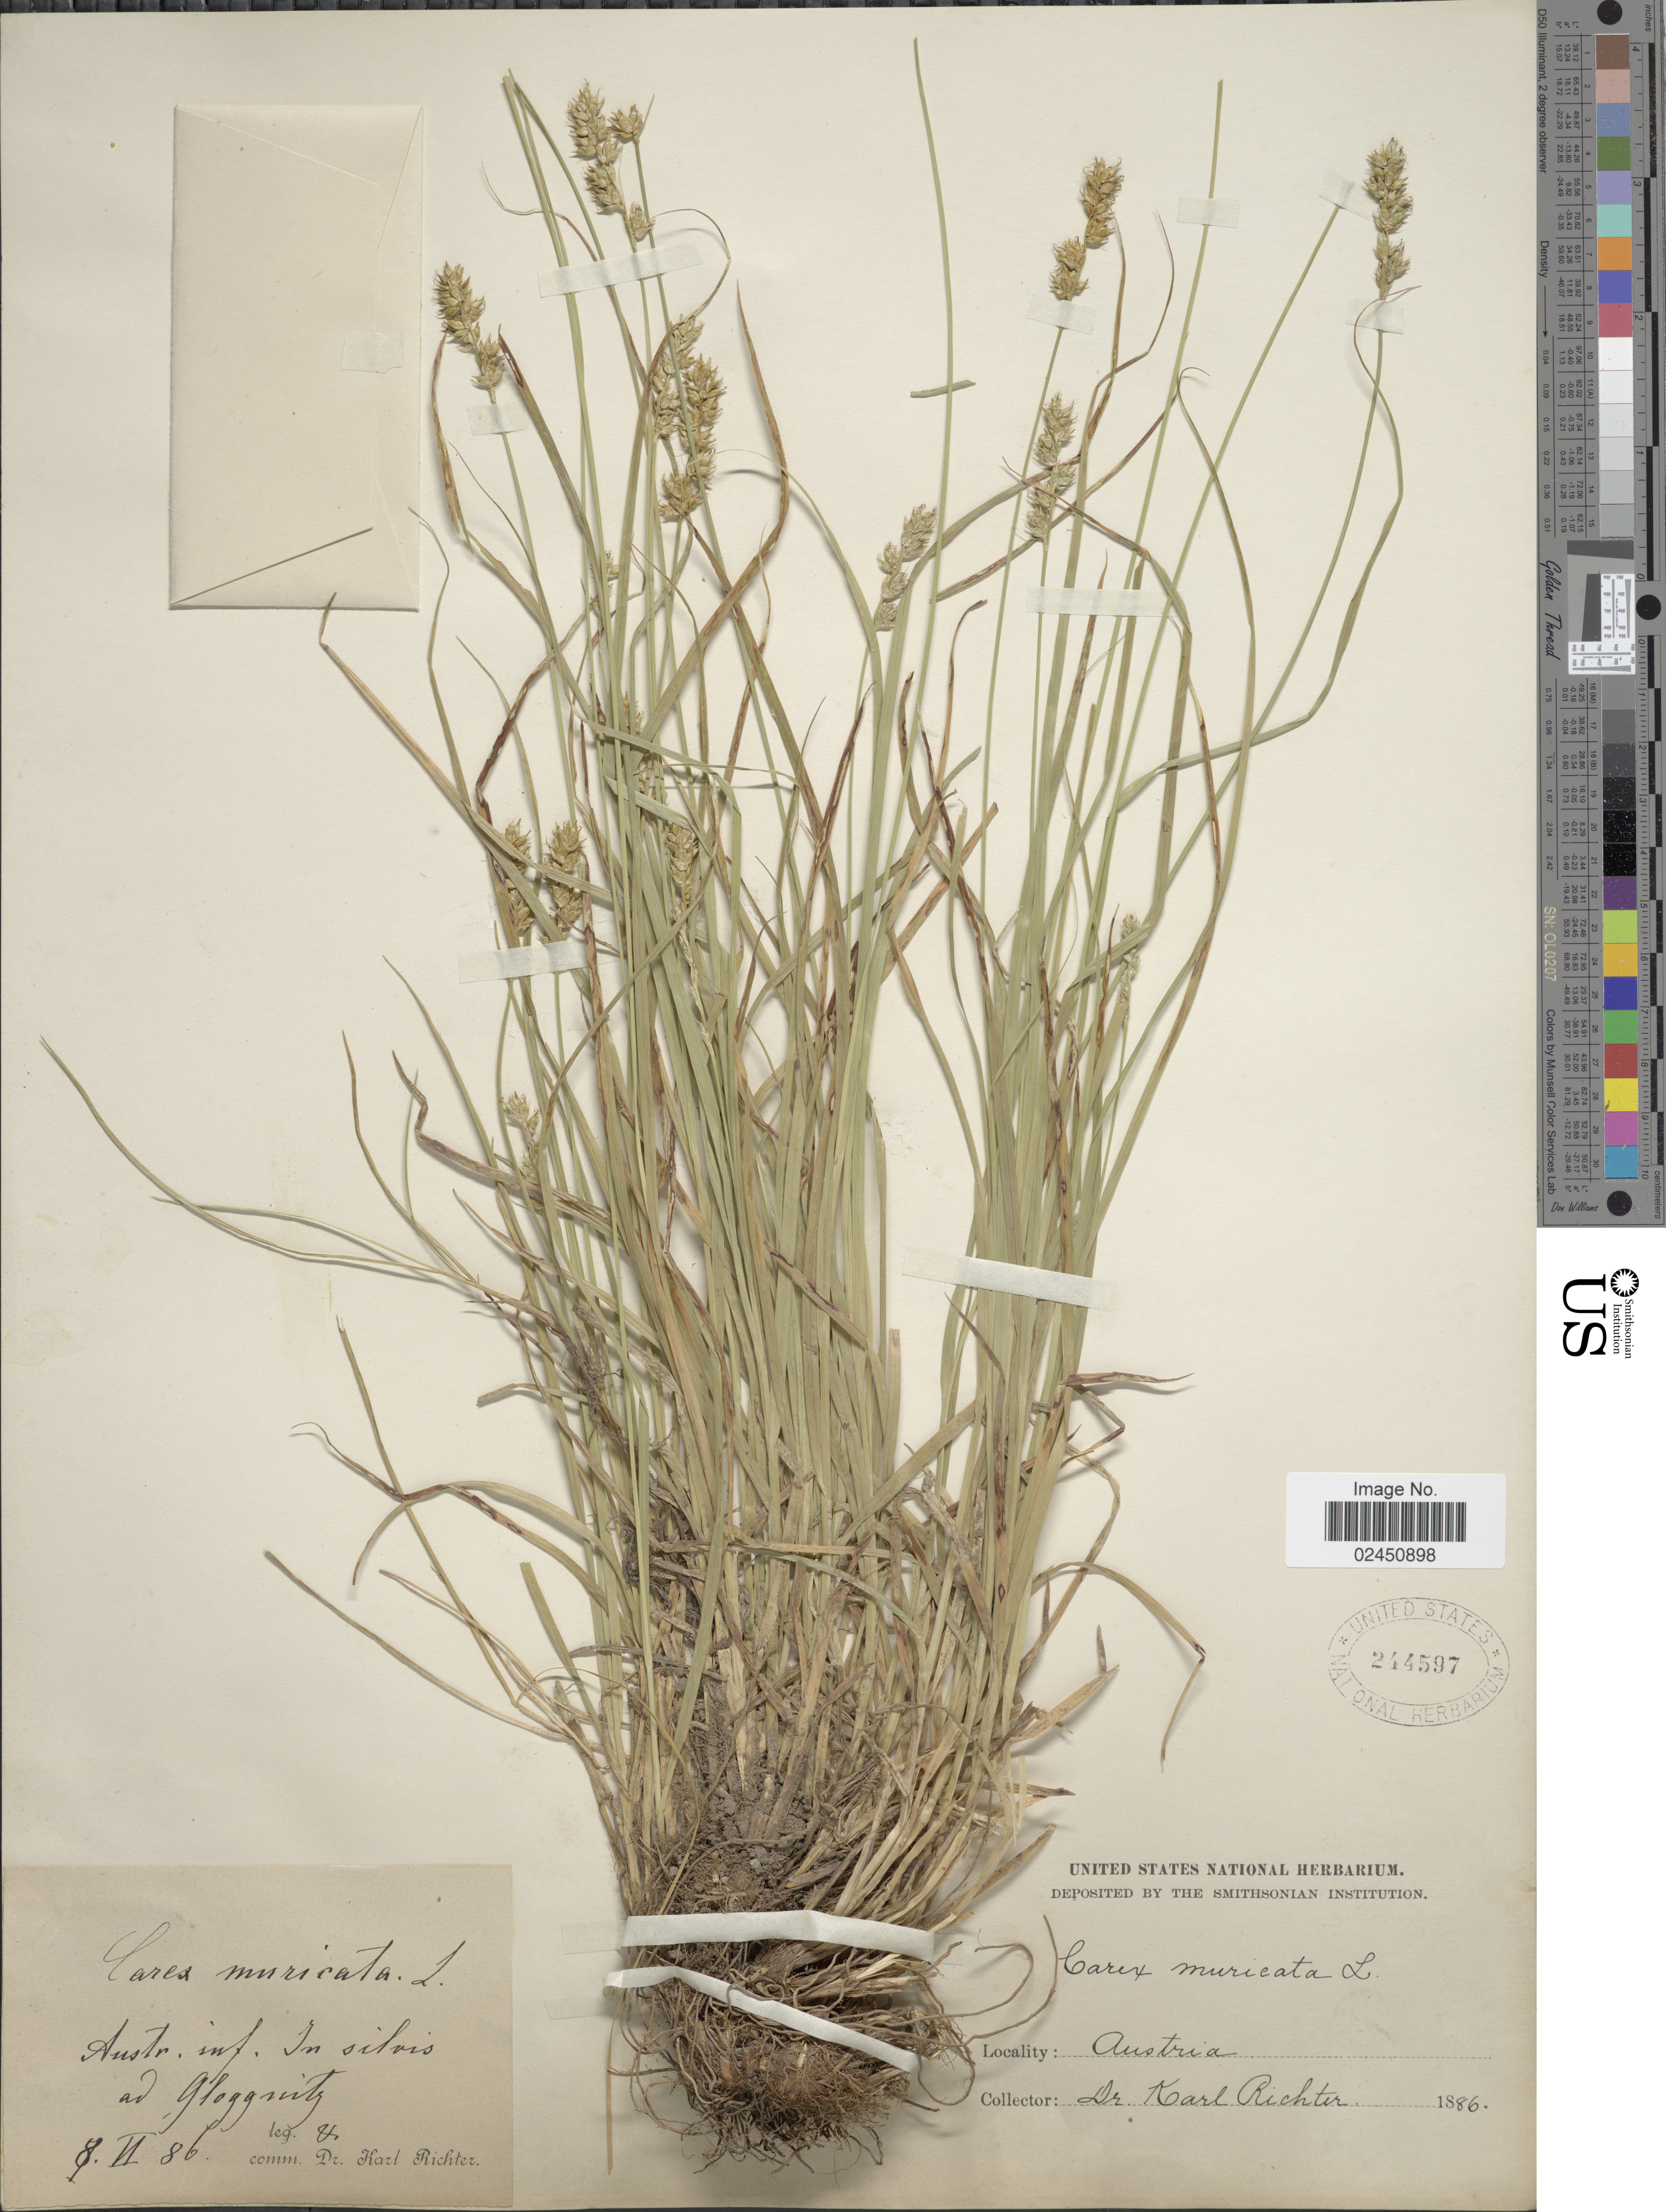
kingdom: Plantae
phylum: Tracheophyta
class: Liliopsida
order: Poales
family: Cyperaceae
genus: Carex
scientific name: Carex muricata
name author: L.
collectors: K. Richter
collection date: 1886-06-08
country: Austria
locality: Austr. inf. In silvis ad Gloggnitz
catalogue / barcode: US 244597